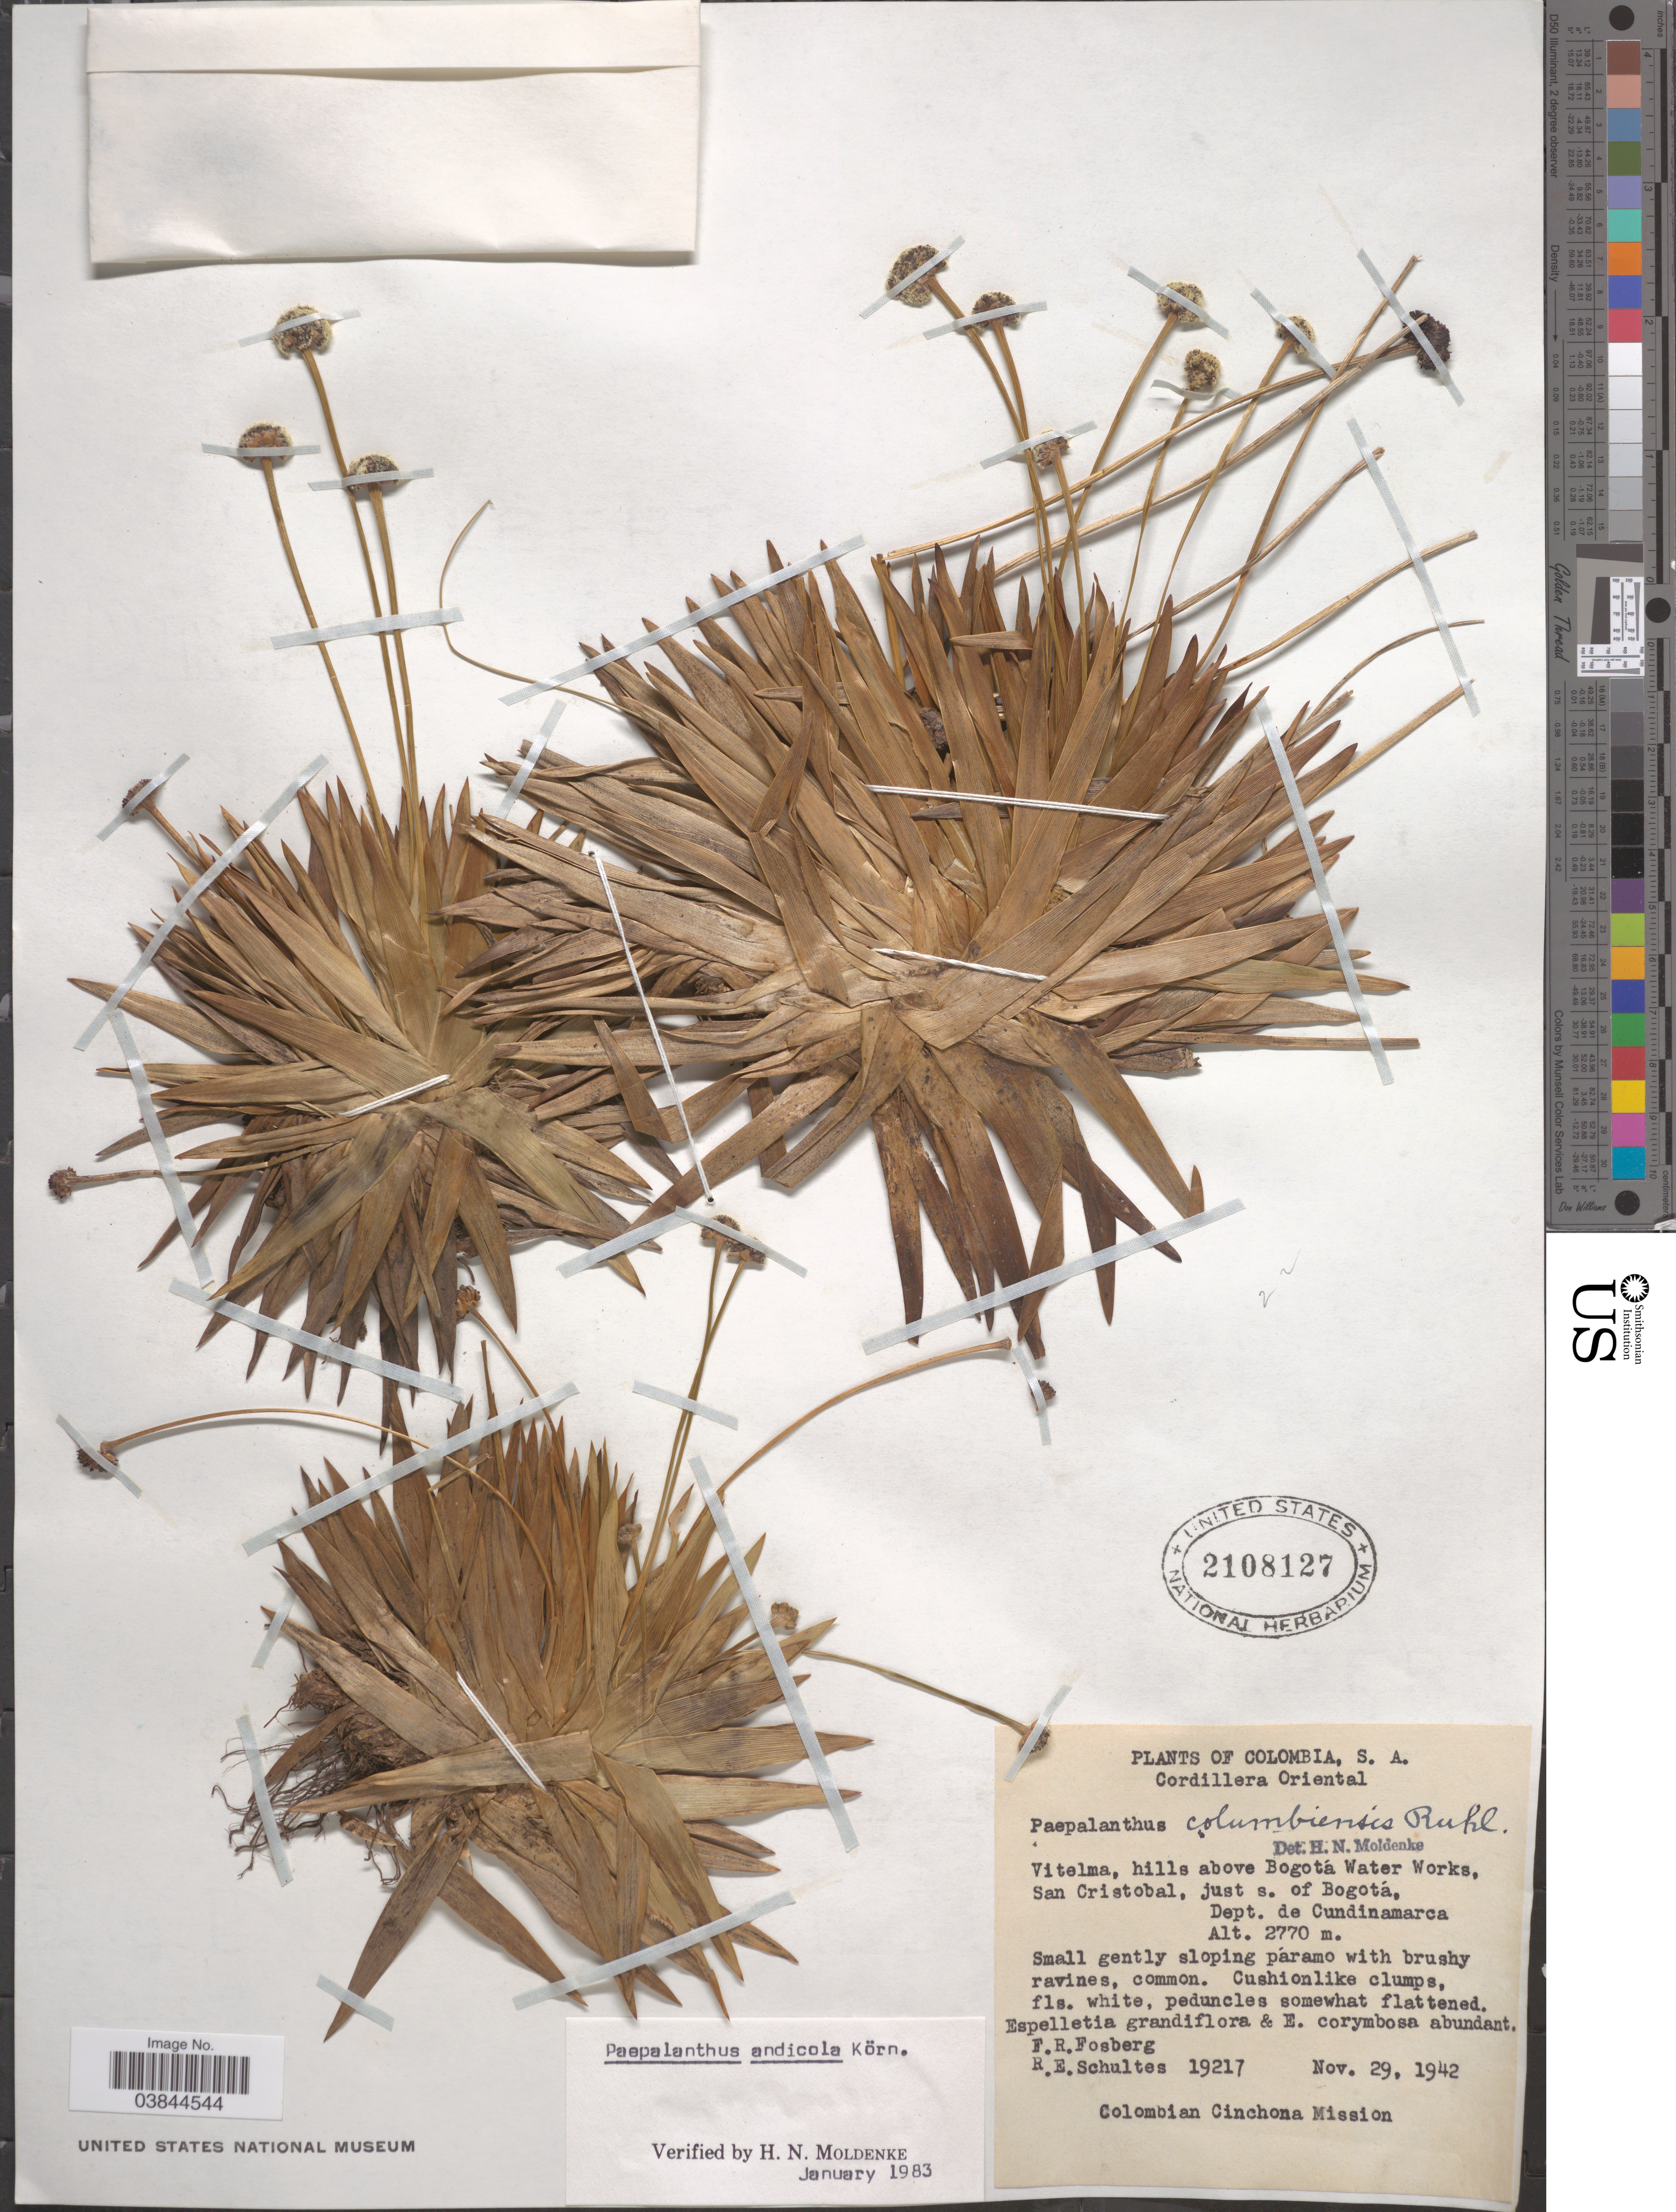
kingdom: Plantae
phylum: Tracheophyta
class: Liliopsida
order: Poales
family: Eriocaulaceae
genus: Paepalanthus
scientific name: Paepalanthus ensifolius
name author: (Kunth) Kunth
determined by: Sauthier, Laura Jeanne, (SPF), Universidade de Sao Paulo (BRAZIL)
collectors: F. R. Fosberg & R. E. Schultes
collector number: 19217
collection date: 1942-11-29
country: Colombia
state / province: Cundinamarca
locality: Cordillera Oriental. Vitelma, hills above Bogotá Water Works, San Cristobal, just s. of Bogotá, Dept. de Cundinamarca.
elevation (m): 2770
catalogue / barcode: US 2108127